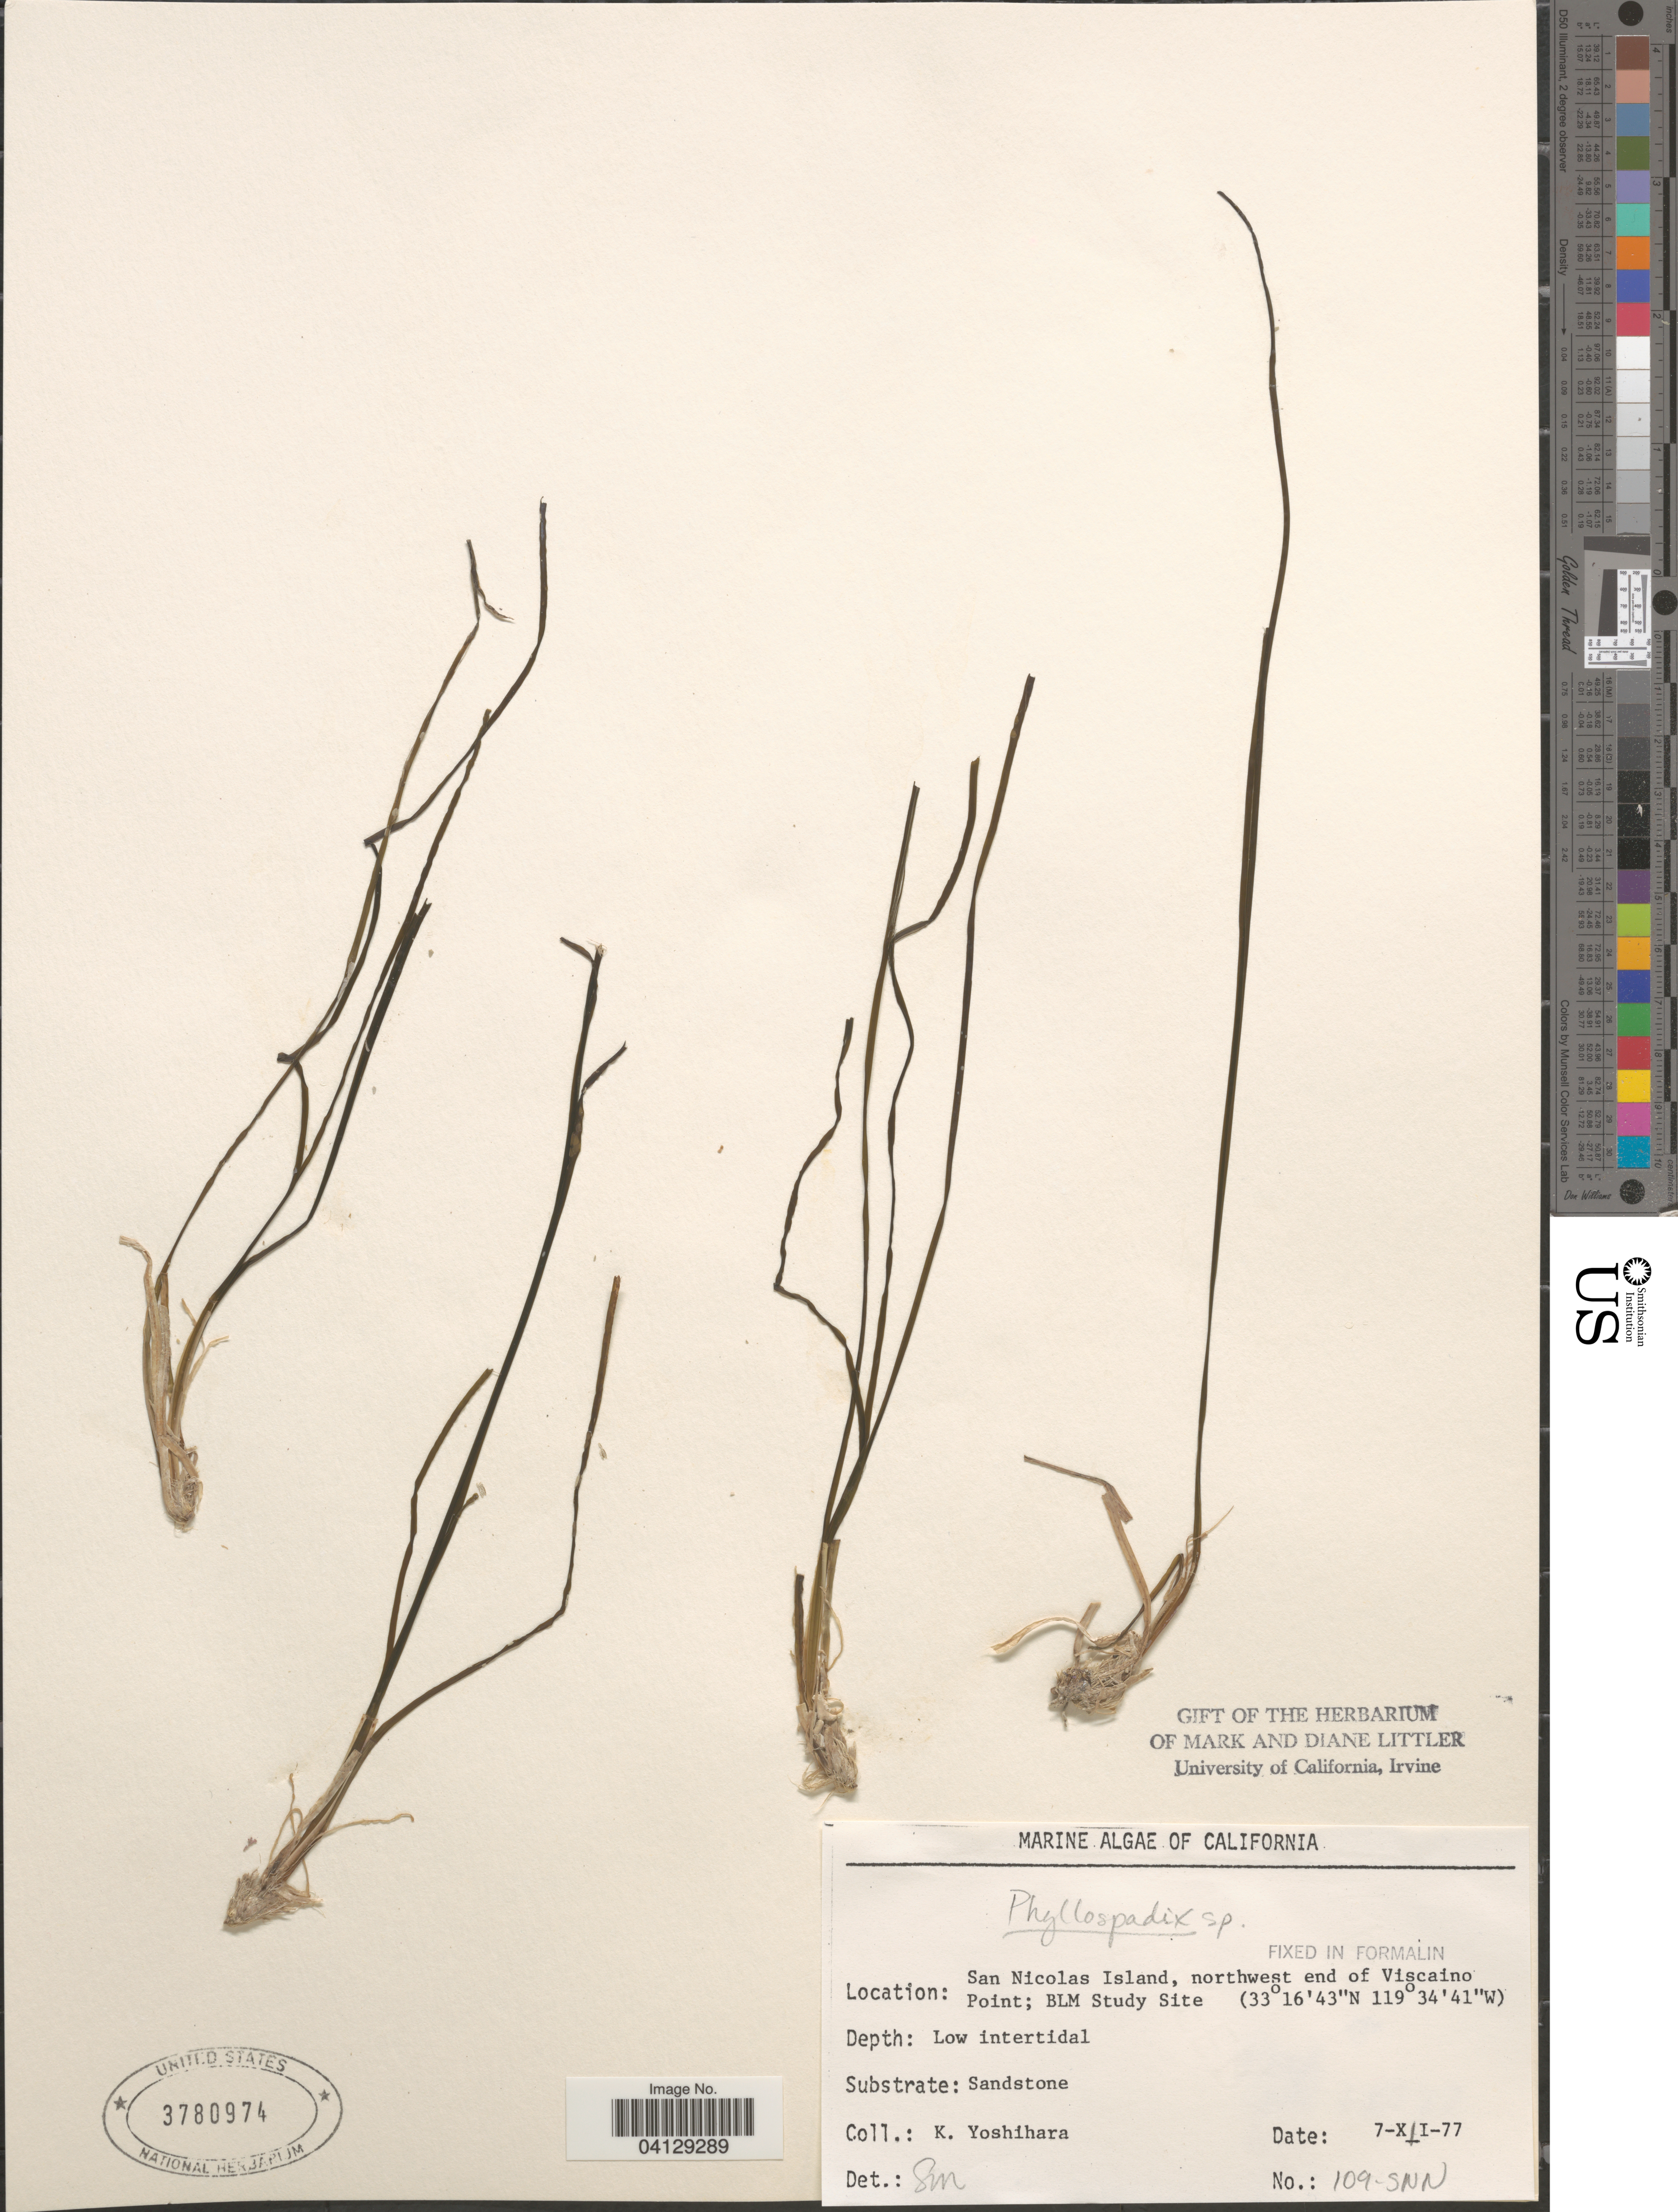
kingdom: Plantae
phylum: Tracheophyta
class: Liliopsida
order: Alismatales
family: Zosteraceae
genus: Phyllospadix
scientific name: Phyllospadix sp.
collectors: K. Yoshihara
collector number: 109-SNN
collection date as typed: Transcribed d/m/y: 7/12/77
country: United States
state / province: California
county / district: Ventura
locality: San Nicolas Island, northwest end of Viscaino Point; BLM Study Site.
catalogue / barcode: US 3780974